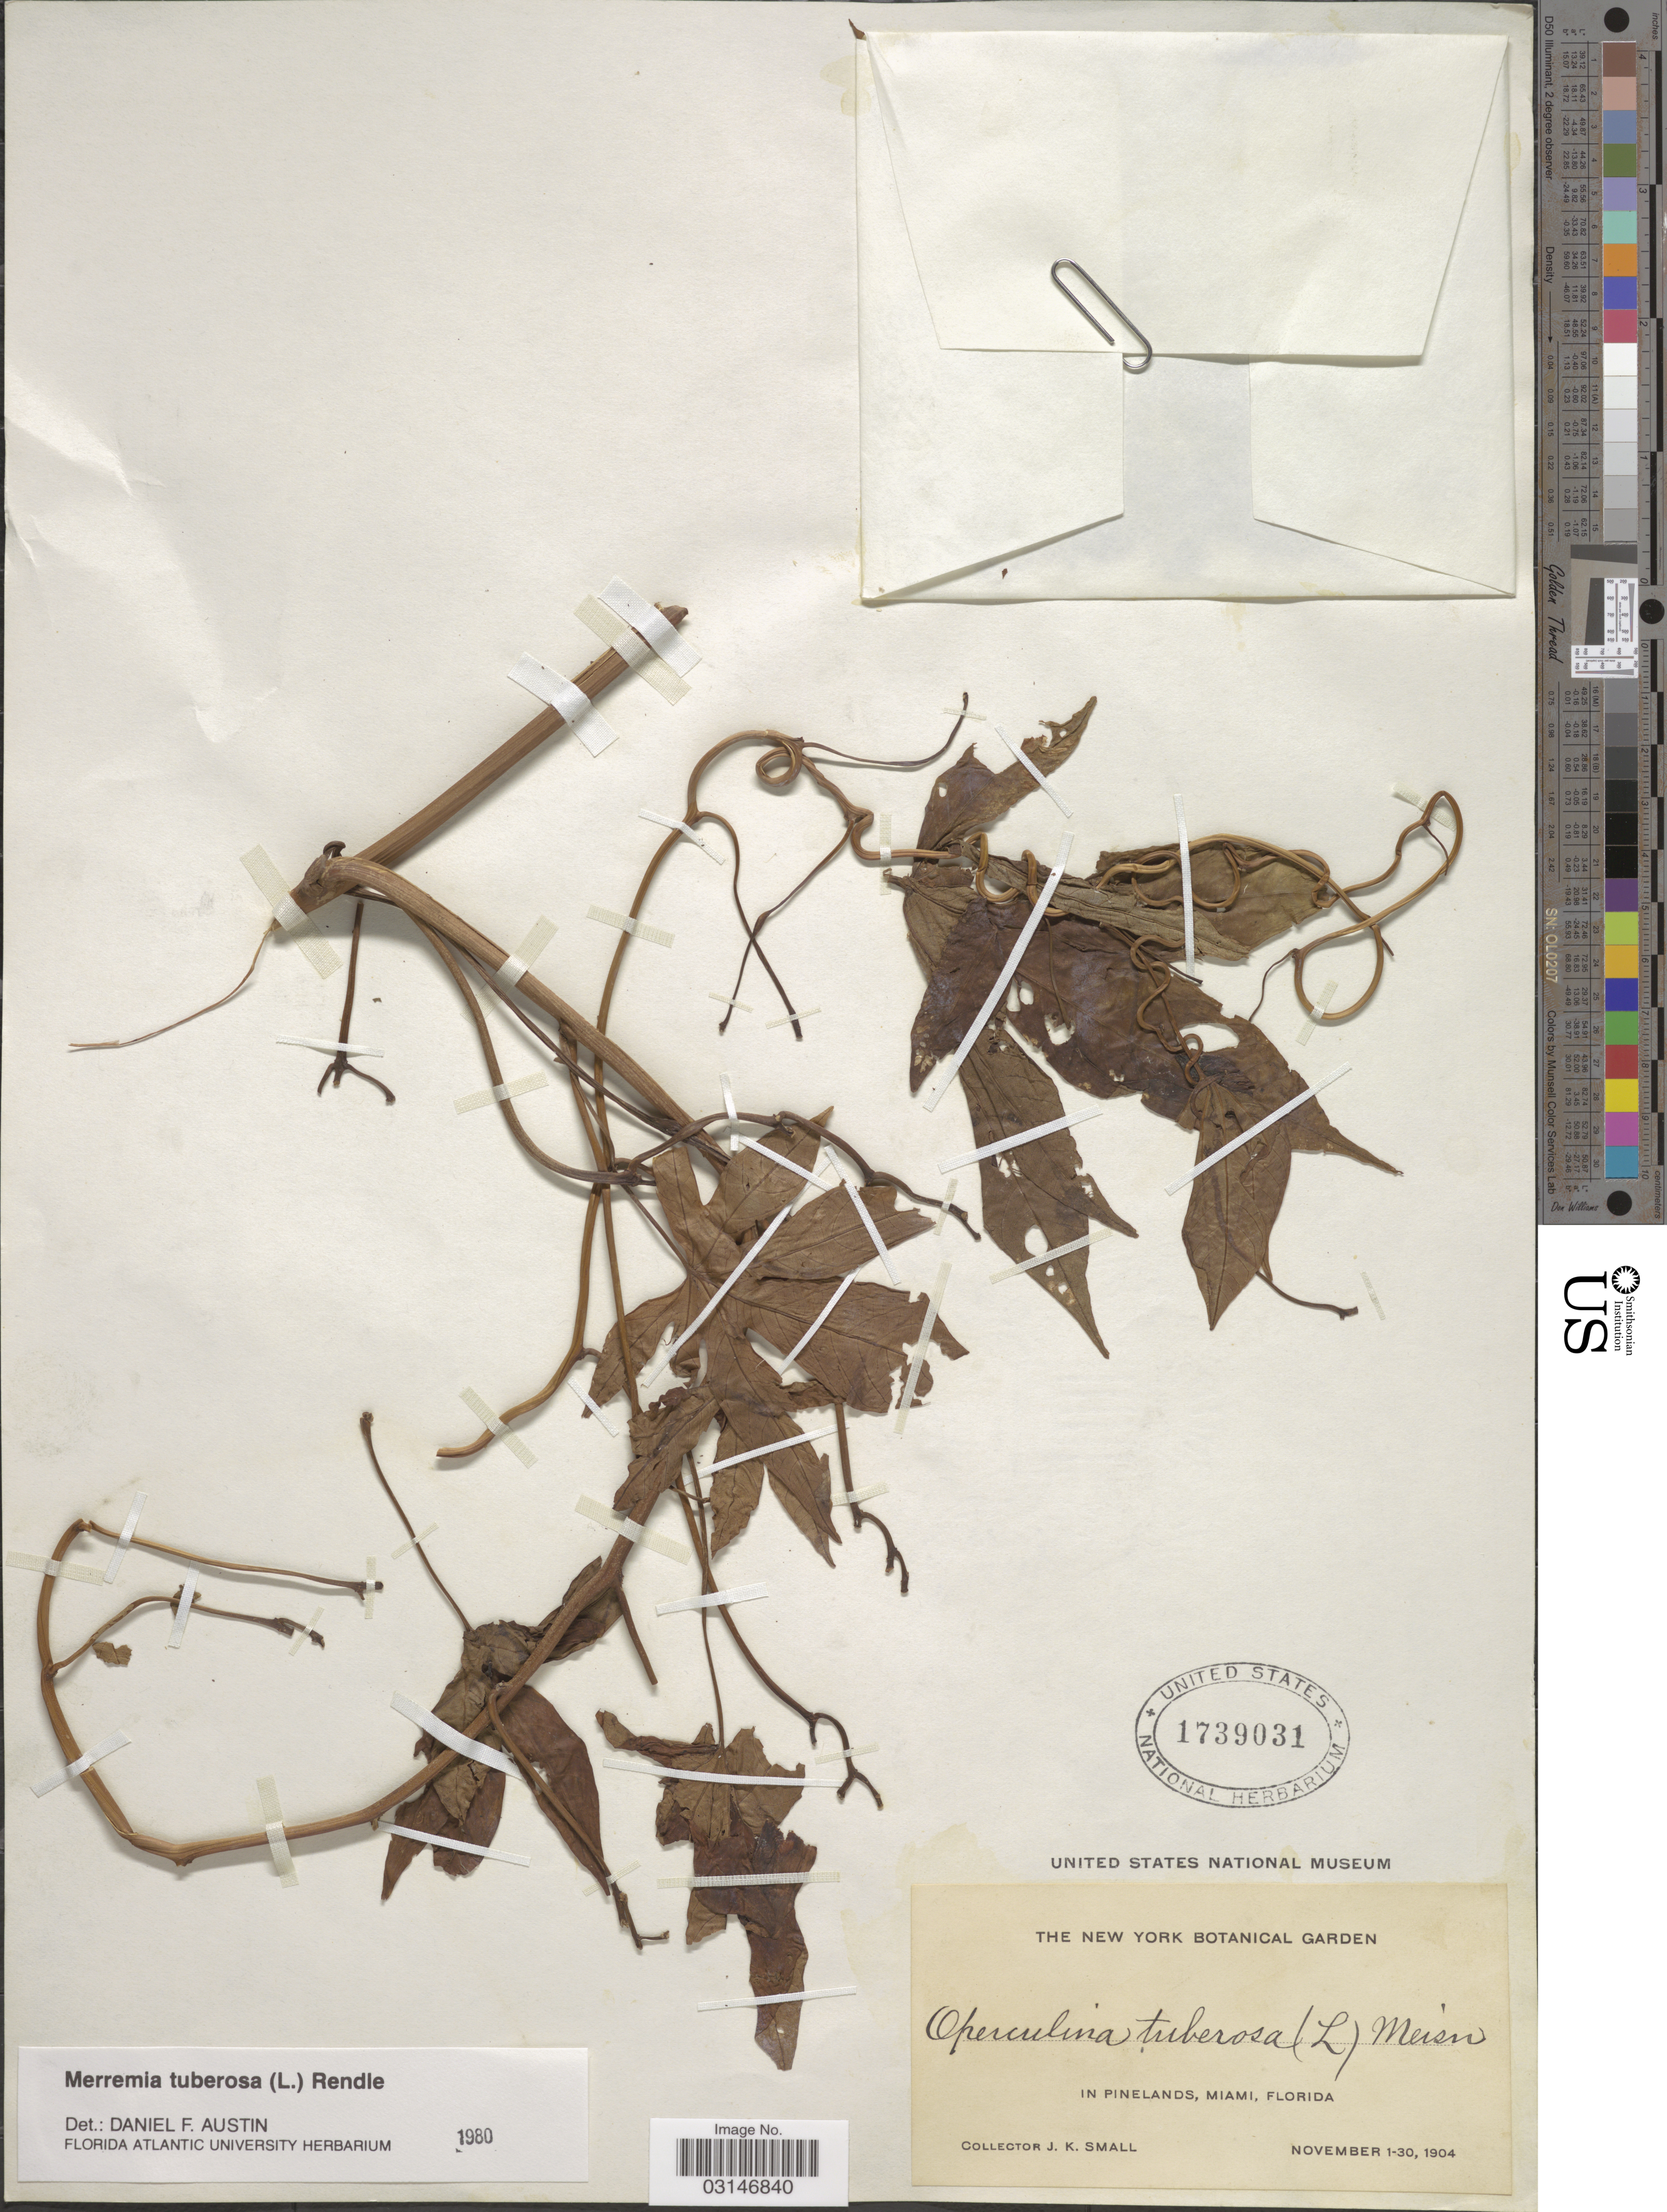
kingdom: Plantae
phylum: Tracheophyta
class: Magnoliopsida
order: Solanales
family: Convolvulaceae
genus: Distimake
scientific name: Distimake tuberosus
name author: (L.) A. R. Simões & Staples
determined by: Strong, Mark T., (BOT), Smithsonian Institution - National Museum of Natural History (UNITED STATES)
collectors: J. K. Small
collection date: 1904-11-01/1904-11-30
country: United States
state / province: Florida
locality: In Pinelands, Miami.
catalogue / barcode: US 1739031